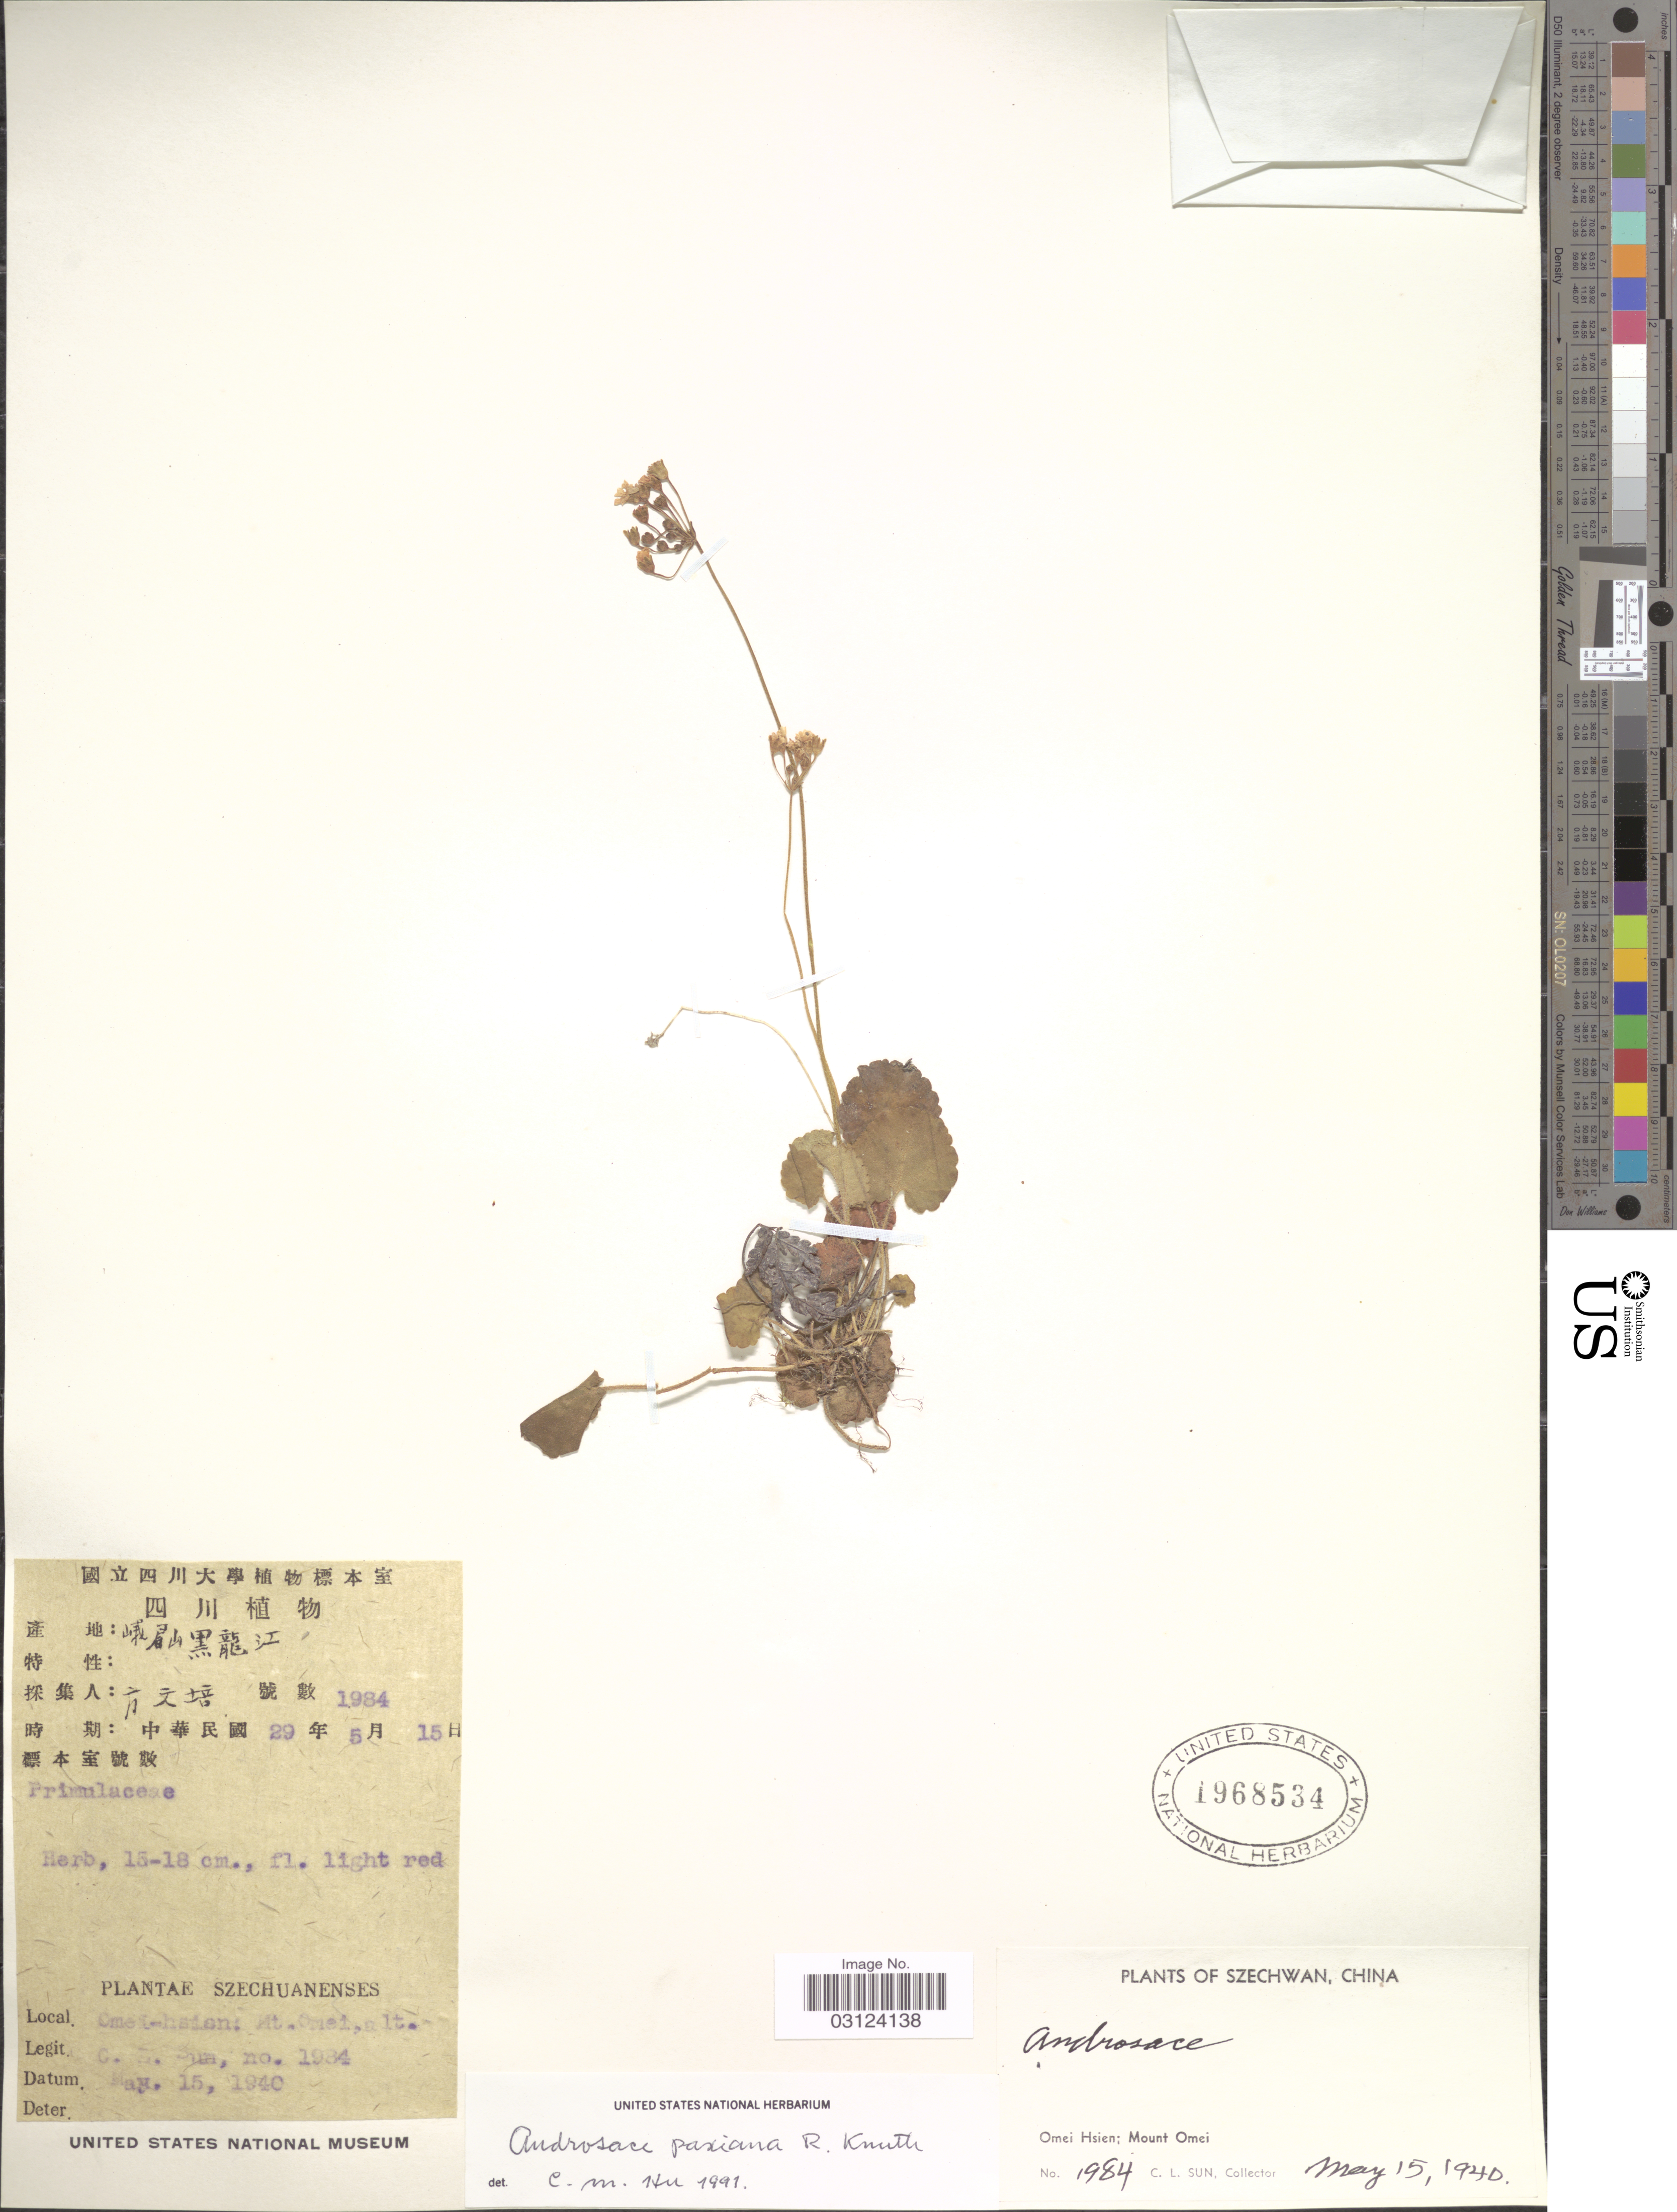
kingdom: Plantae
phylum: Tracheophyta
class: Magnoliopsida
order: Ericales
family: Primulaceae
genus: Androsace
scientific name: Androsace paxiana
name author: R. Knuth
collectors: C. Sun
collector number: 1984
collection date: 1940-05-15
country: China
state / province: Sichuan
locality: Szechuanenses, Omei Hsien: Mount Omei.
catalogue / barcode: US 1968534